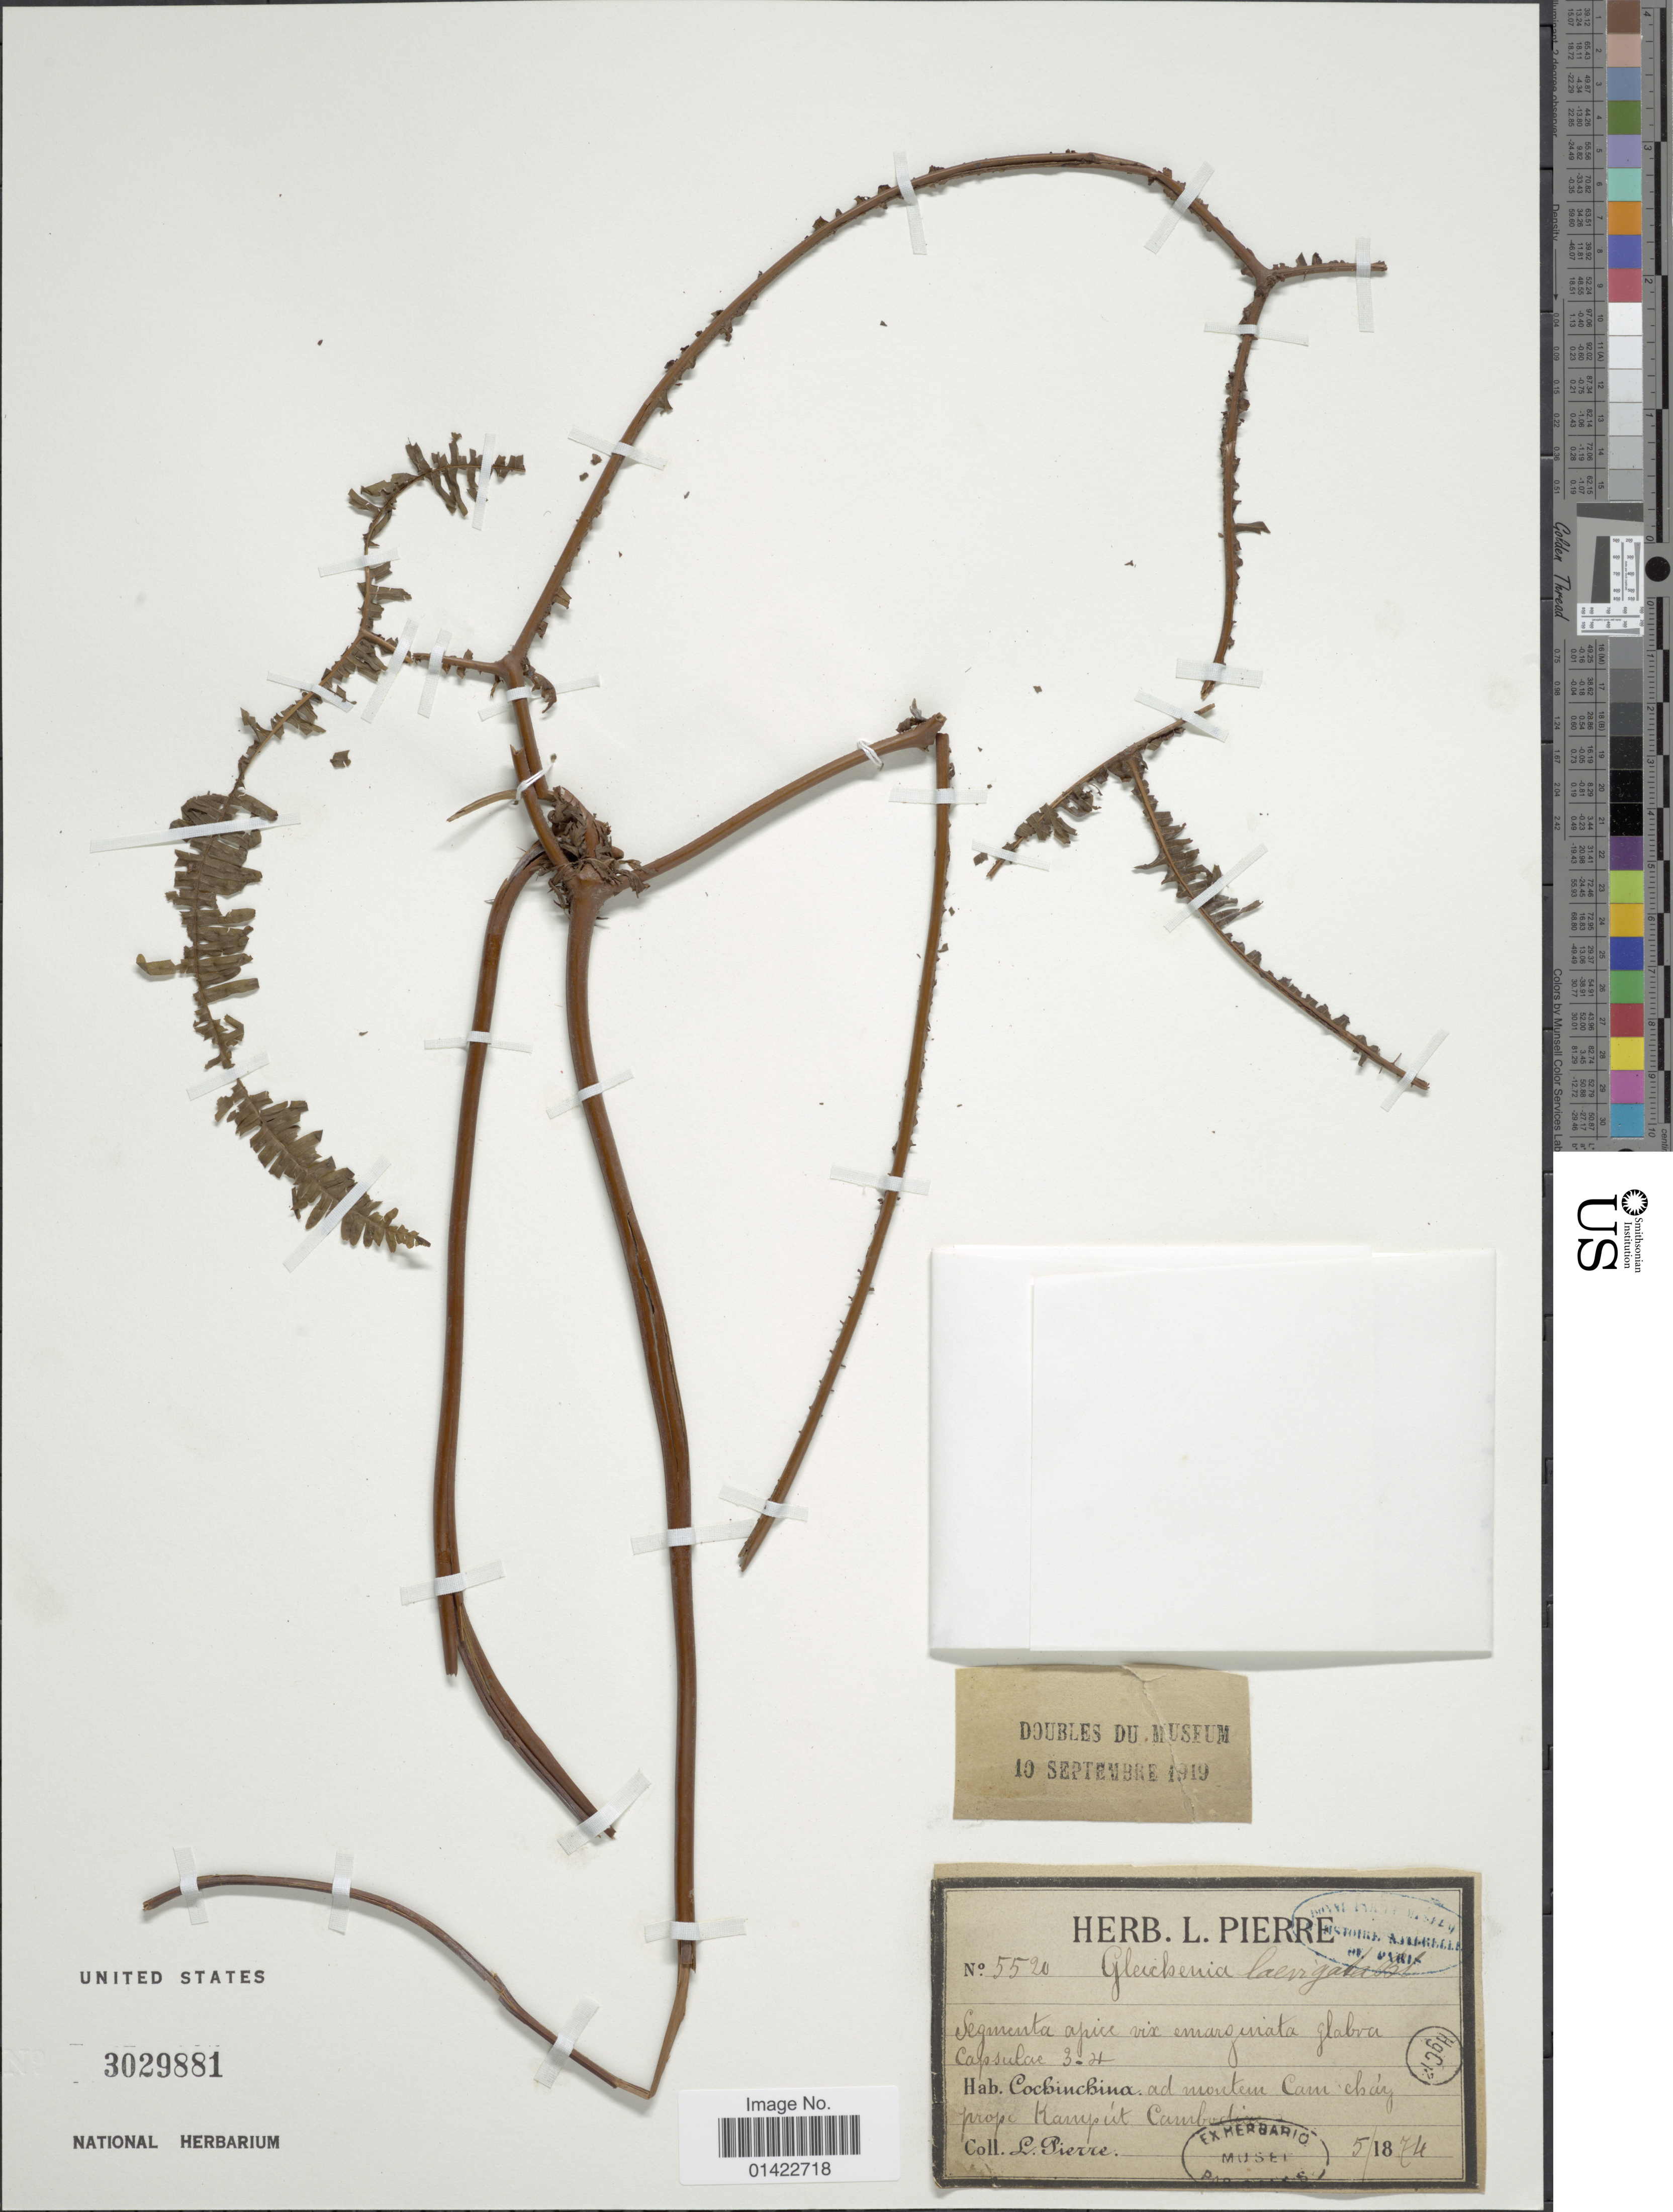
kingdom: Plantae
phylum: Tracheophyta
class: Polypodiopsida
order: Gleicheniales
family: Gleicheniaceae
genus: Sticherus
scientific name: Sticherus sp.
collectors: L. Pierre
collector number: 5520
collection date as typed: Transcribed d/m/y: 18/5/74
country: Cambodia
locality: Cochinchina, ad montem Cam cháy prope Kampút, Cambodiae [at Kamchay mountain near Kampot, Cambodia]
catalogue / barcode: US 3029881